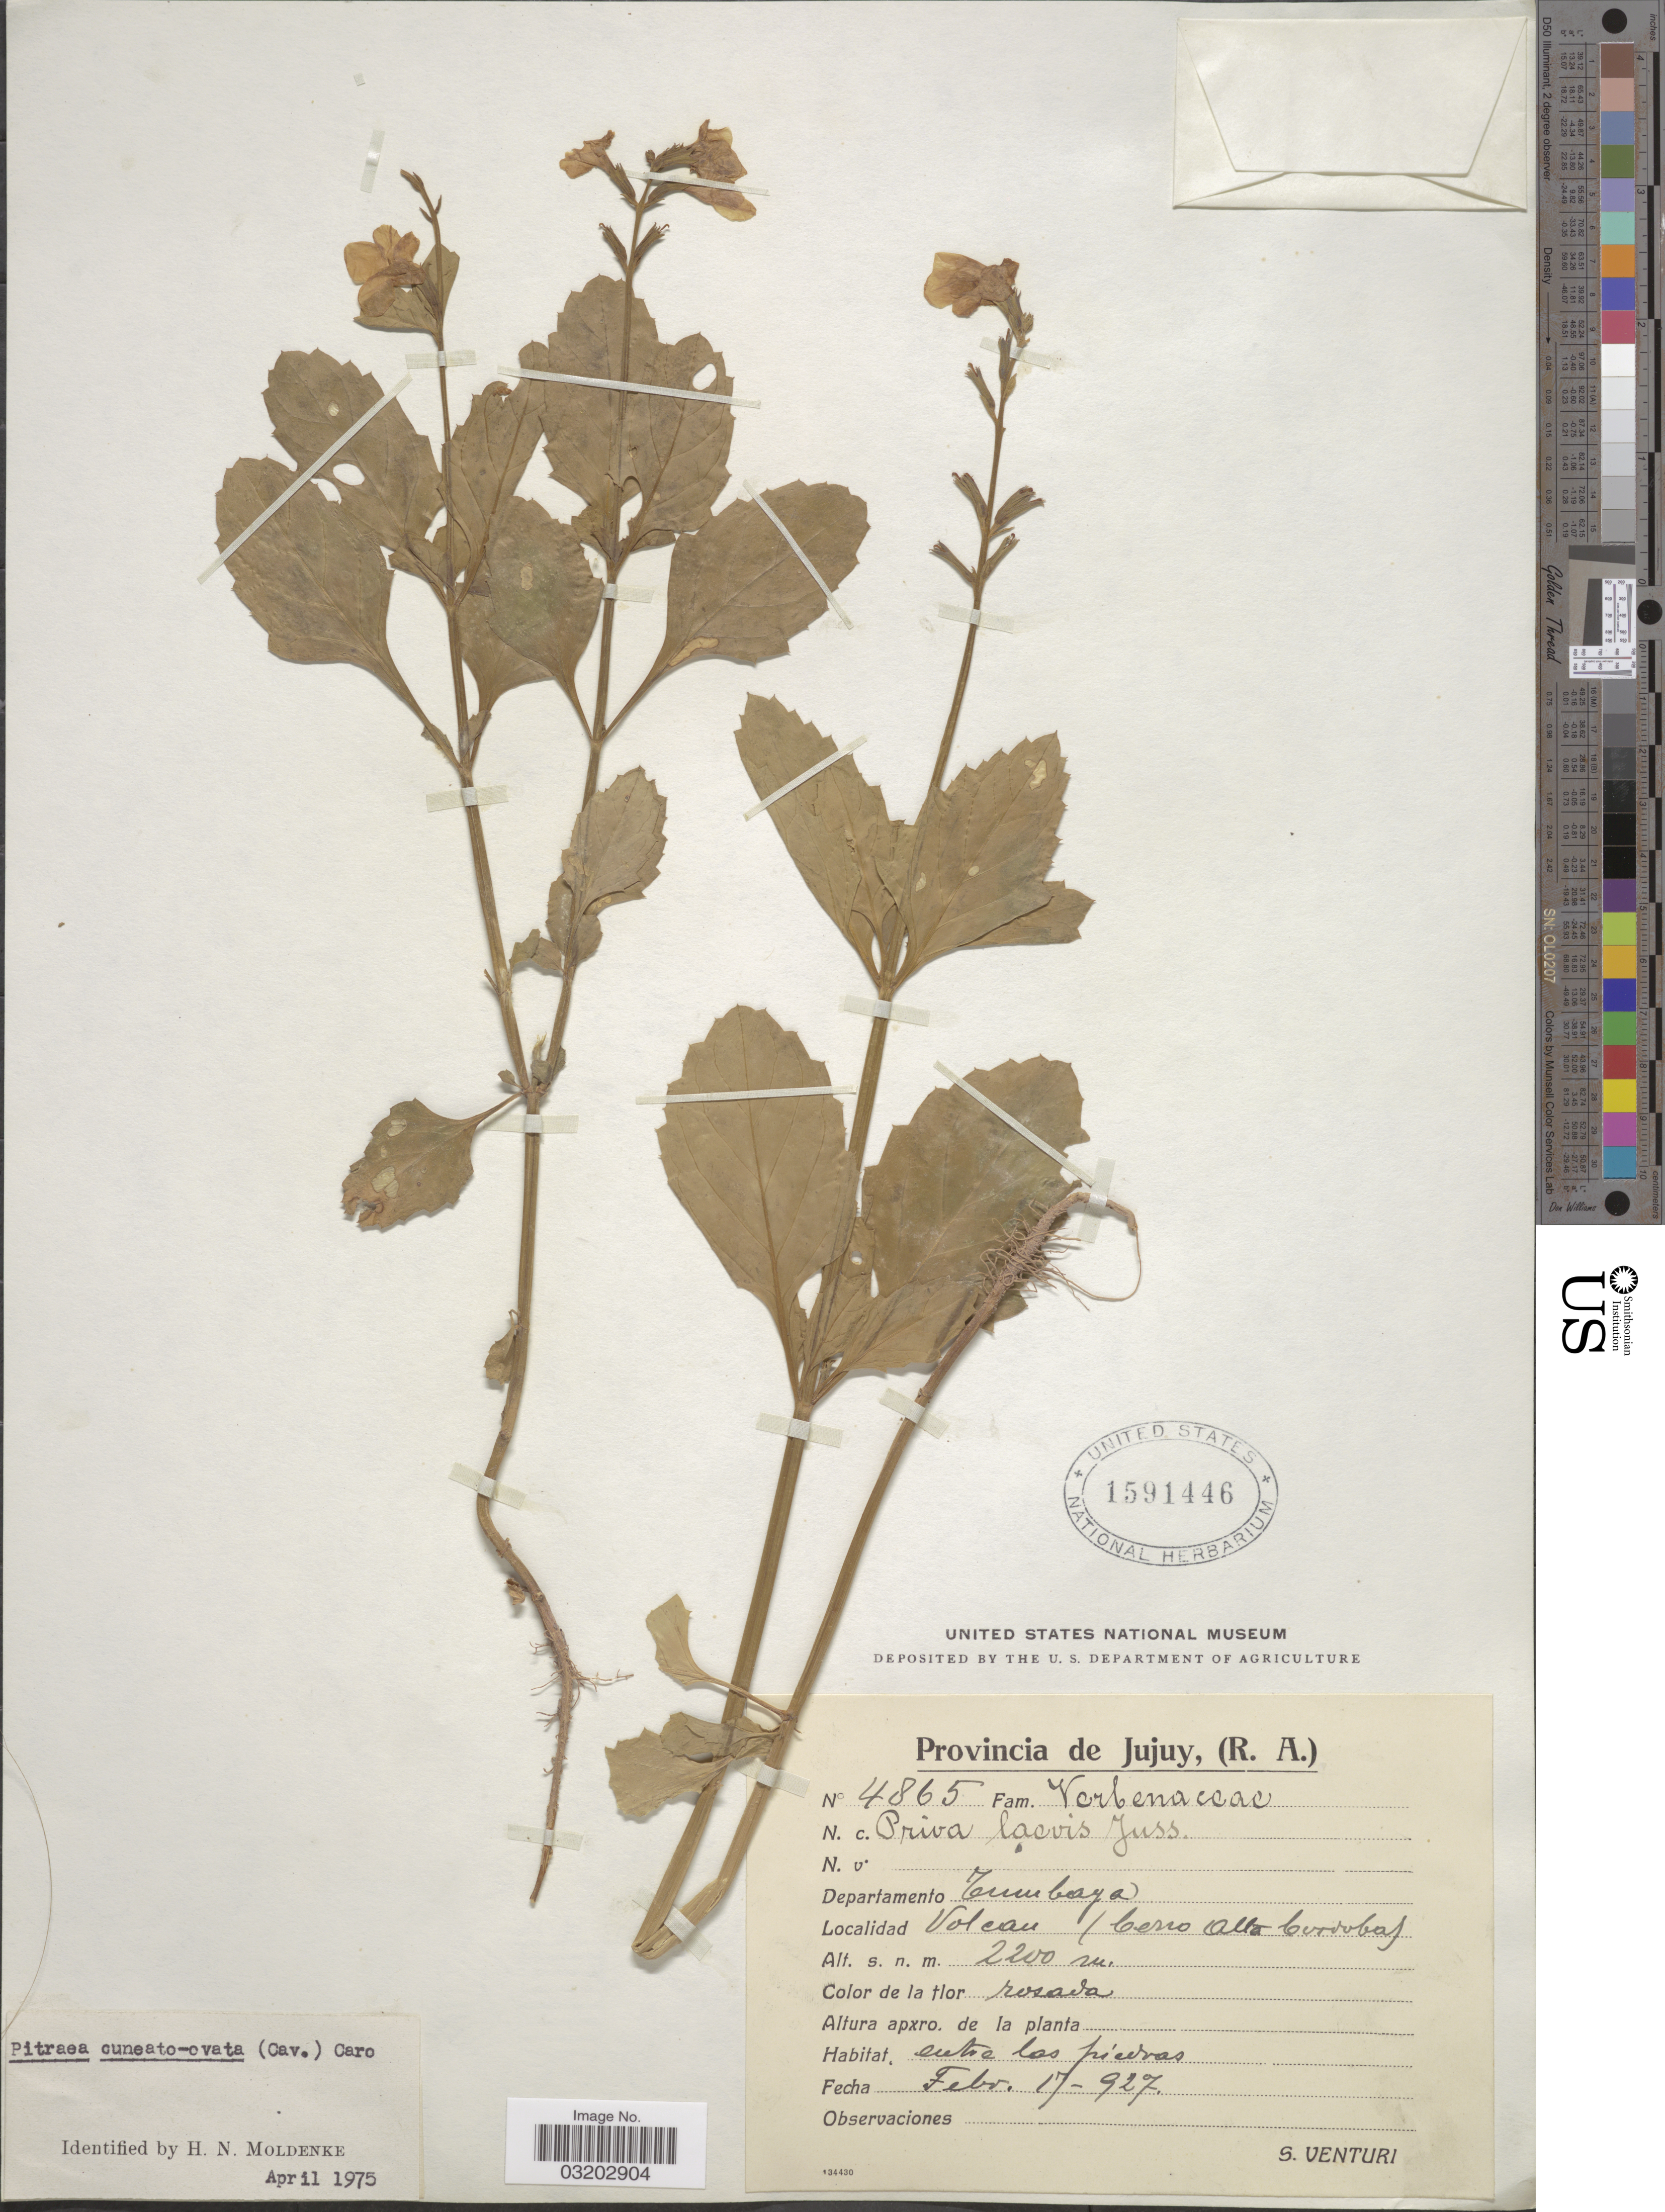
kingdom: Plantae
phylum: Tracheophyta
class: Magnoliopsida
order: Lamiales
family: Verbenaceae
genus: Pitraea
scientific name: Pitraea cuneato-ovata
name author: (Cav.) Caro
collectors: S. Venturi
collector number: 4865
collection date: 1927-02-17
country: Argentina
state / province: Jujuy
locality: Departamento Tumbaya, Volcan (Cerro Alta Cordoba).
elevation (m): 2200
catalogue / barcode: US 1591446